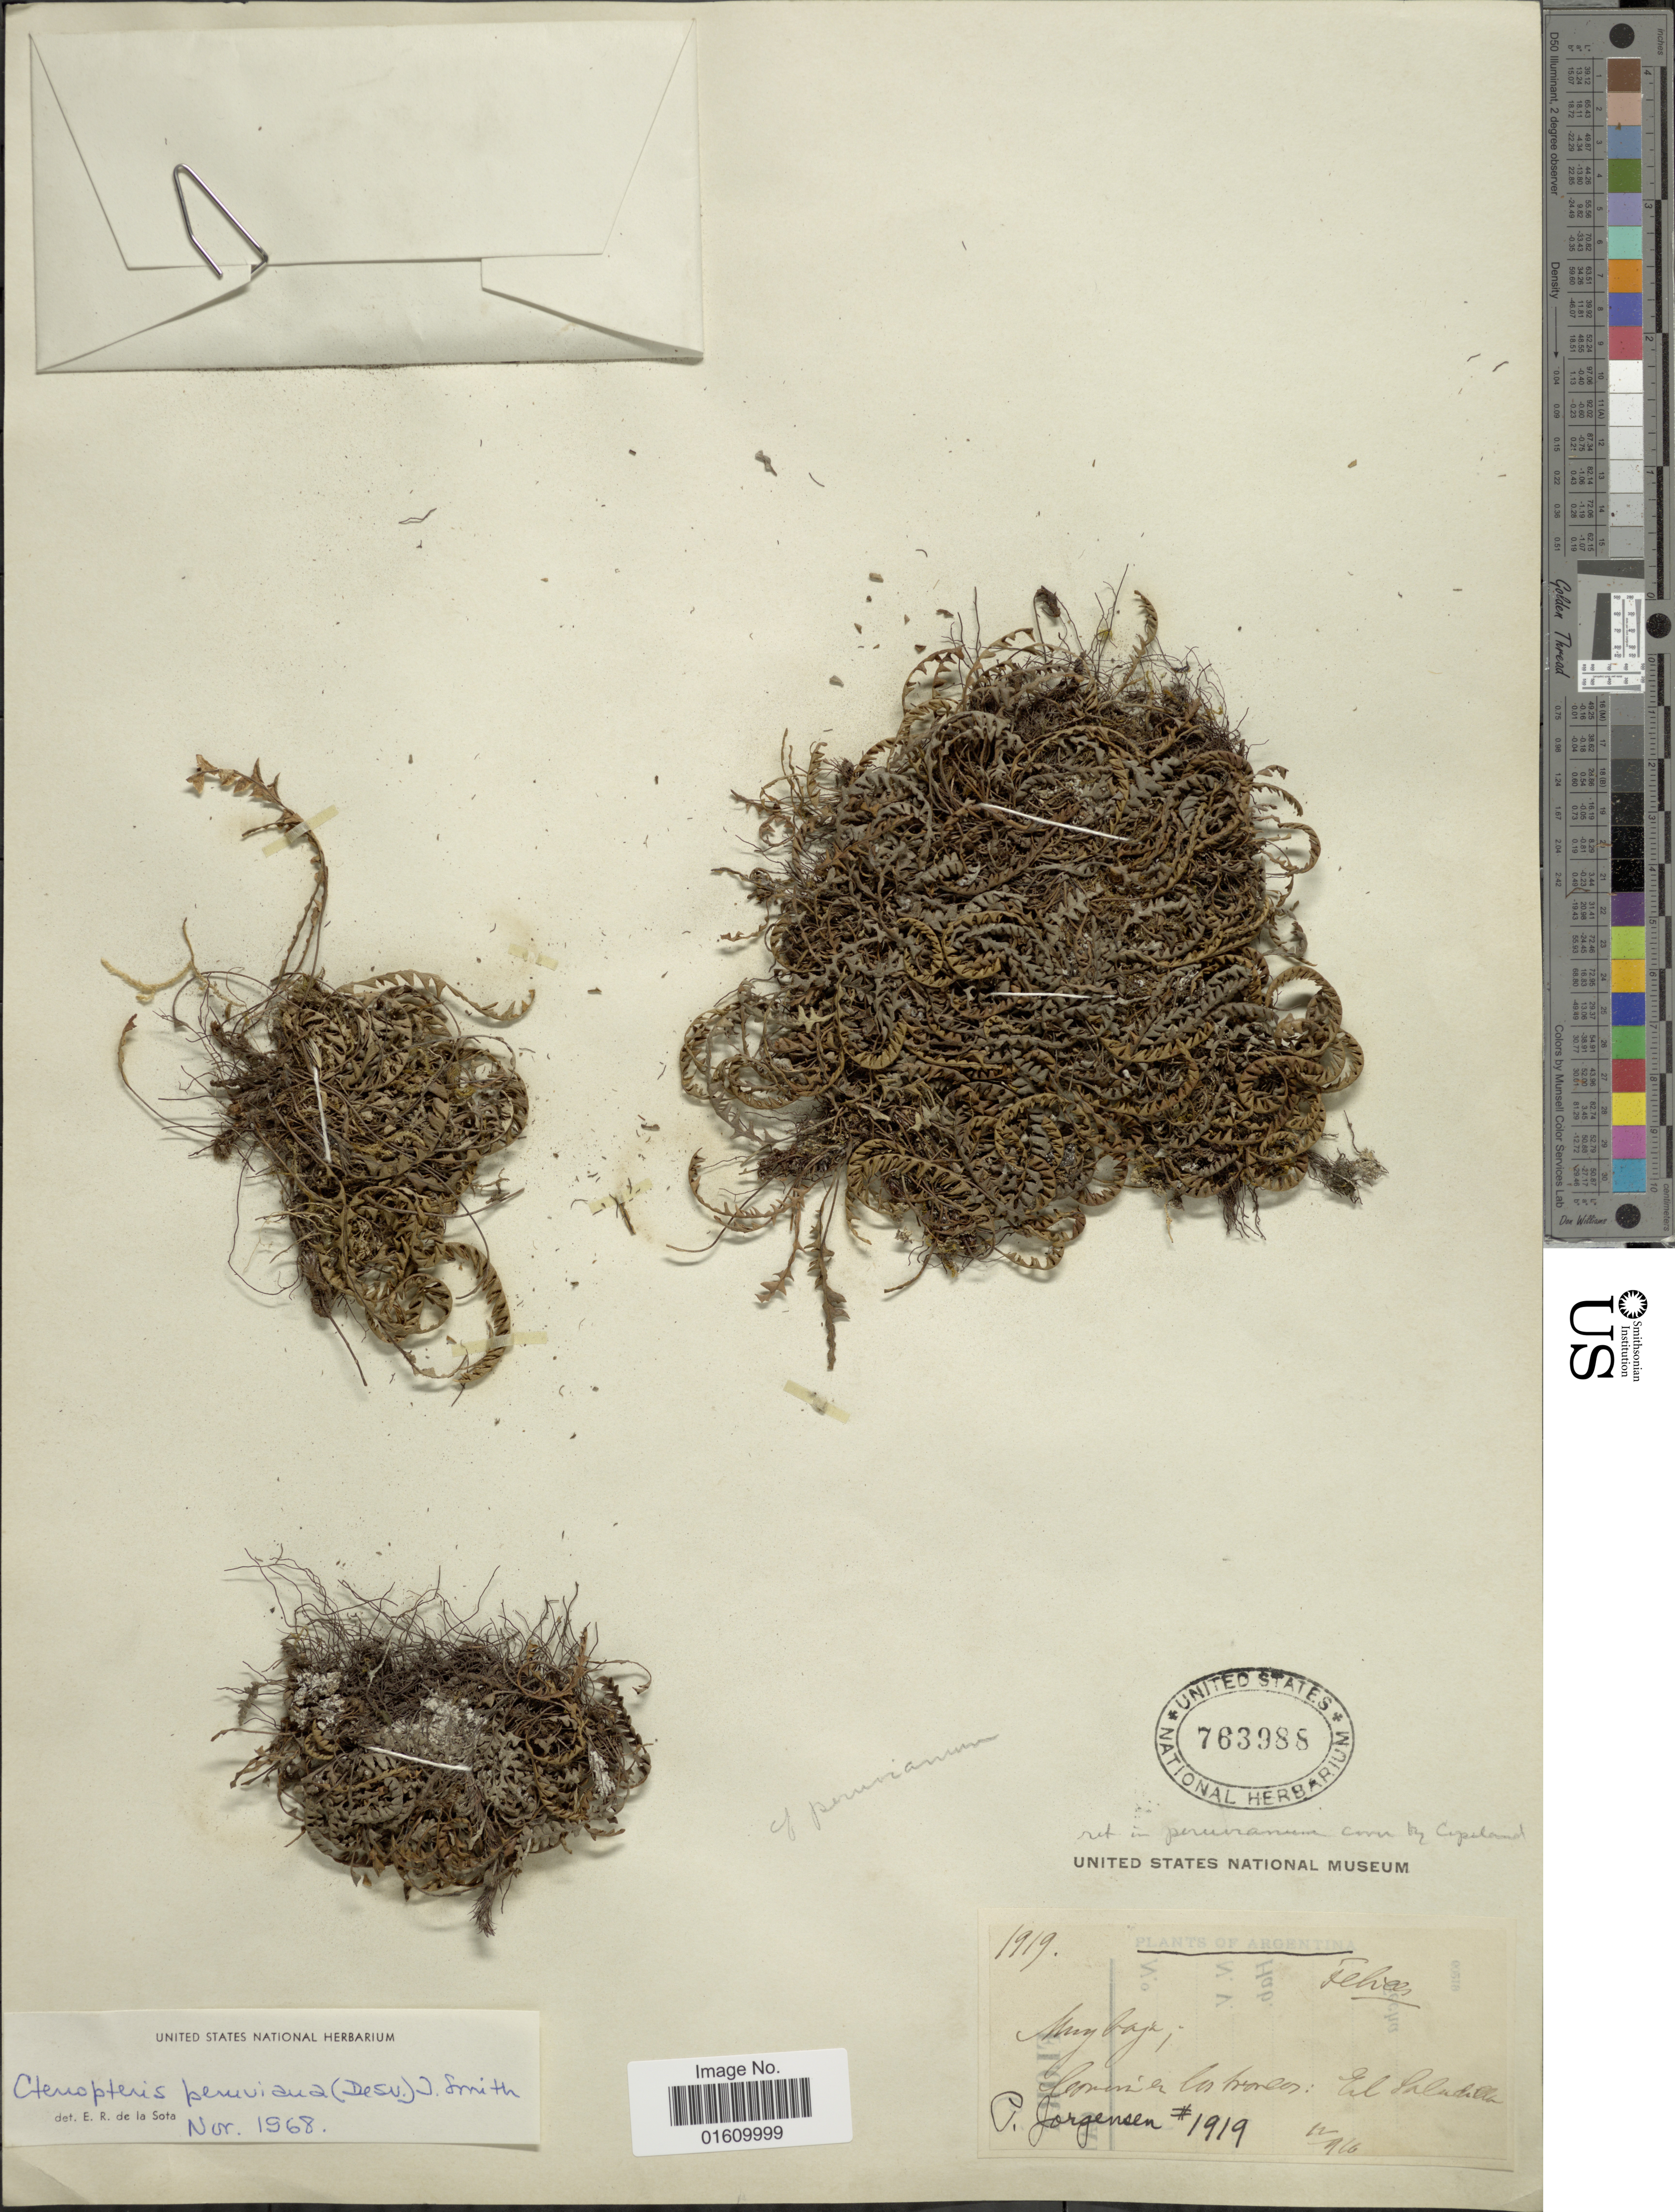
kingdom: Plantae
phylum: Tracheophyta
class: Polypodiopsida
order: Polypodiales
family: Polypodiaceae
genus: Melpomene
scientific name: Melpomene peruviana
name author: (Desv.) A.R. Sm. & R.C. Moran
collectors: P. Jörgensen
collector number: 1919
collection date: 1916-12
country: Argentina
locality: El Saladillo.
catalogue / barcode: US 763988